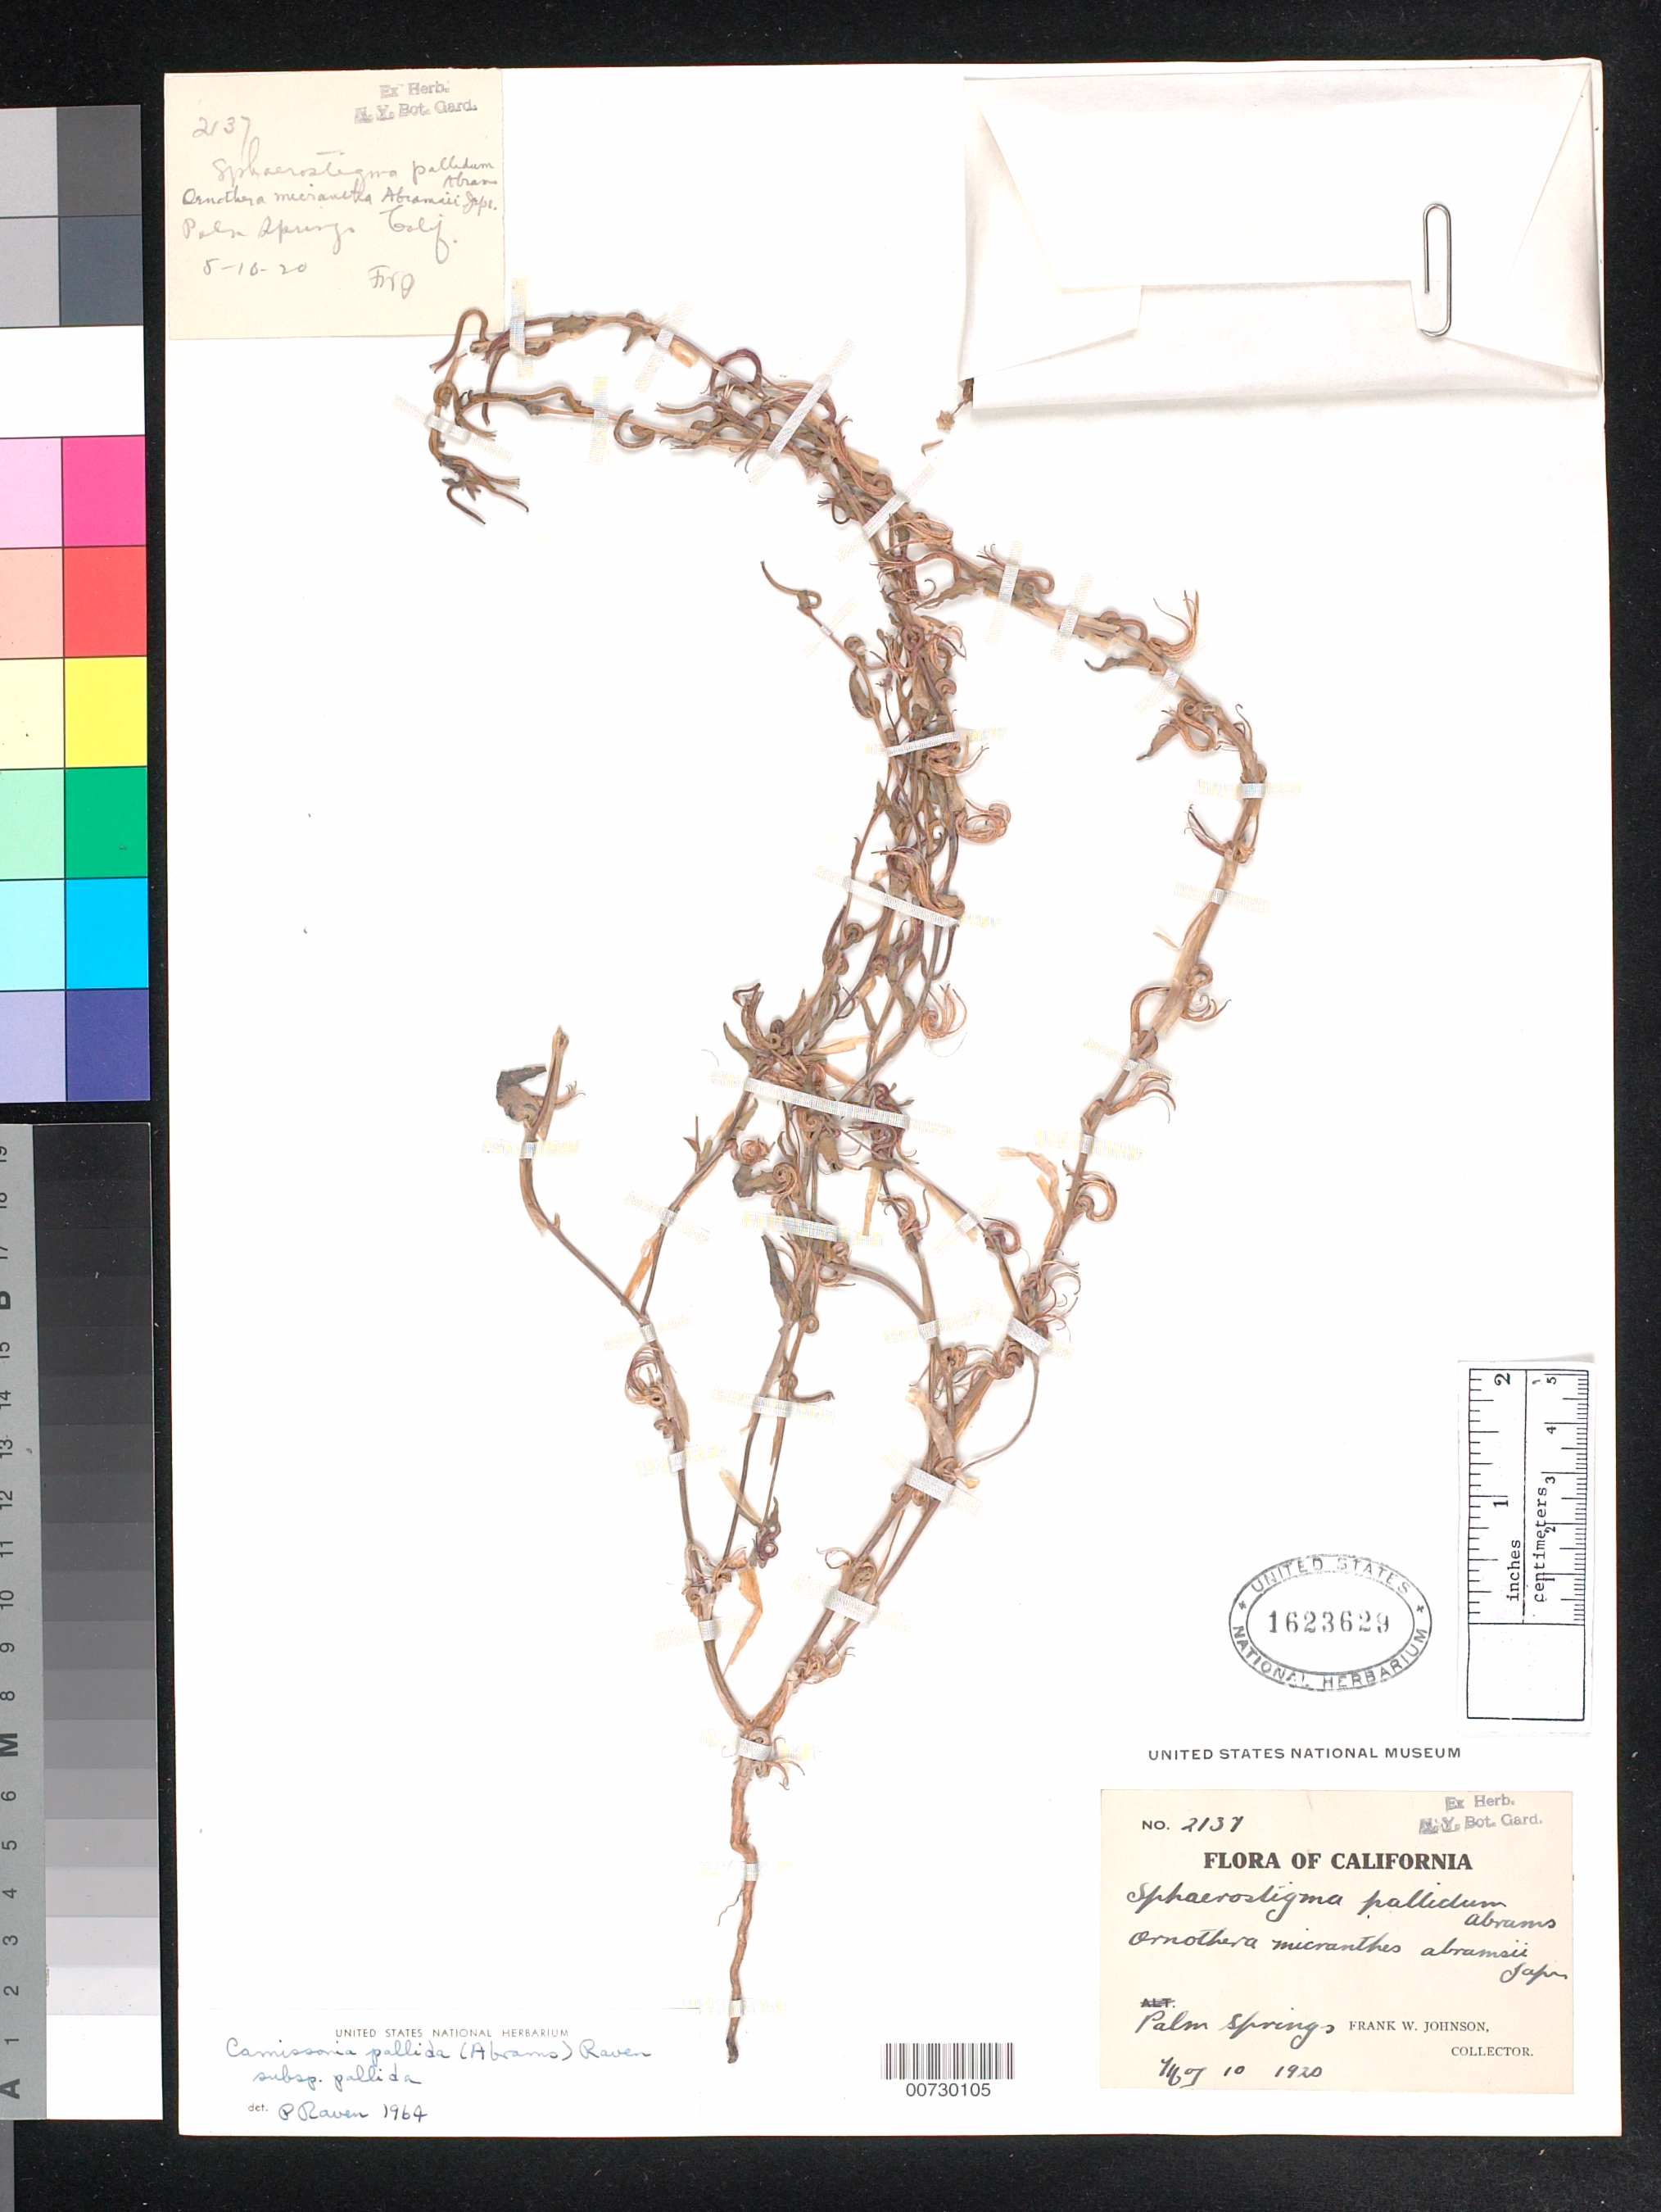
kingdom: Plantae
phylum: Tracheophyta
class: Magnoliopsida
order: Myrtales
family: Onagraceae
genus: Camissoniopsis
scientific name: Camissoniopsis pallida subsp. pallida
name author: (Abrams) W.L. Wagner & Hoch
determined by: Wagner, W. L., (BOT), Smithsonian Institution - National Museum of Natural History (UNITED STATES)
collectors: F. W. Johnson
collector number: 2137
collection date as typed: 10 May 1920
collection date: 1920-05-10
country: United States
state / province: California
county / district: Riverside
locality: Palm Springs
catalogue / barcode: US 1623629